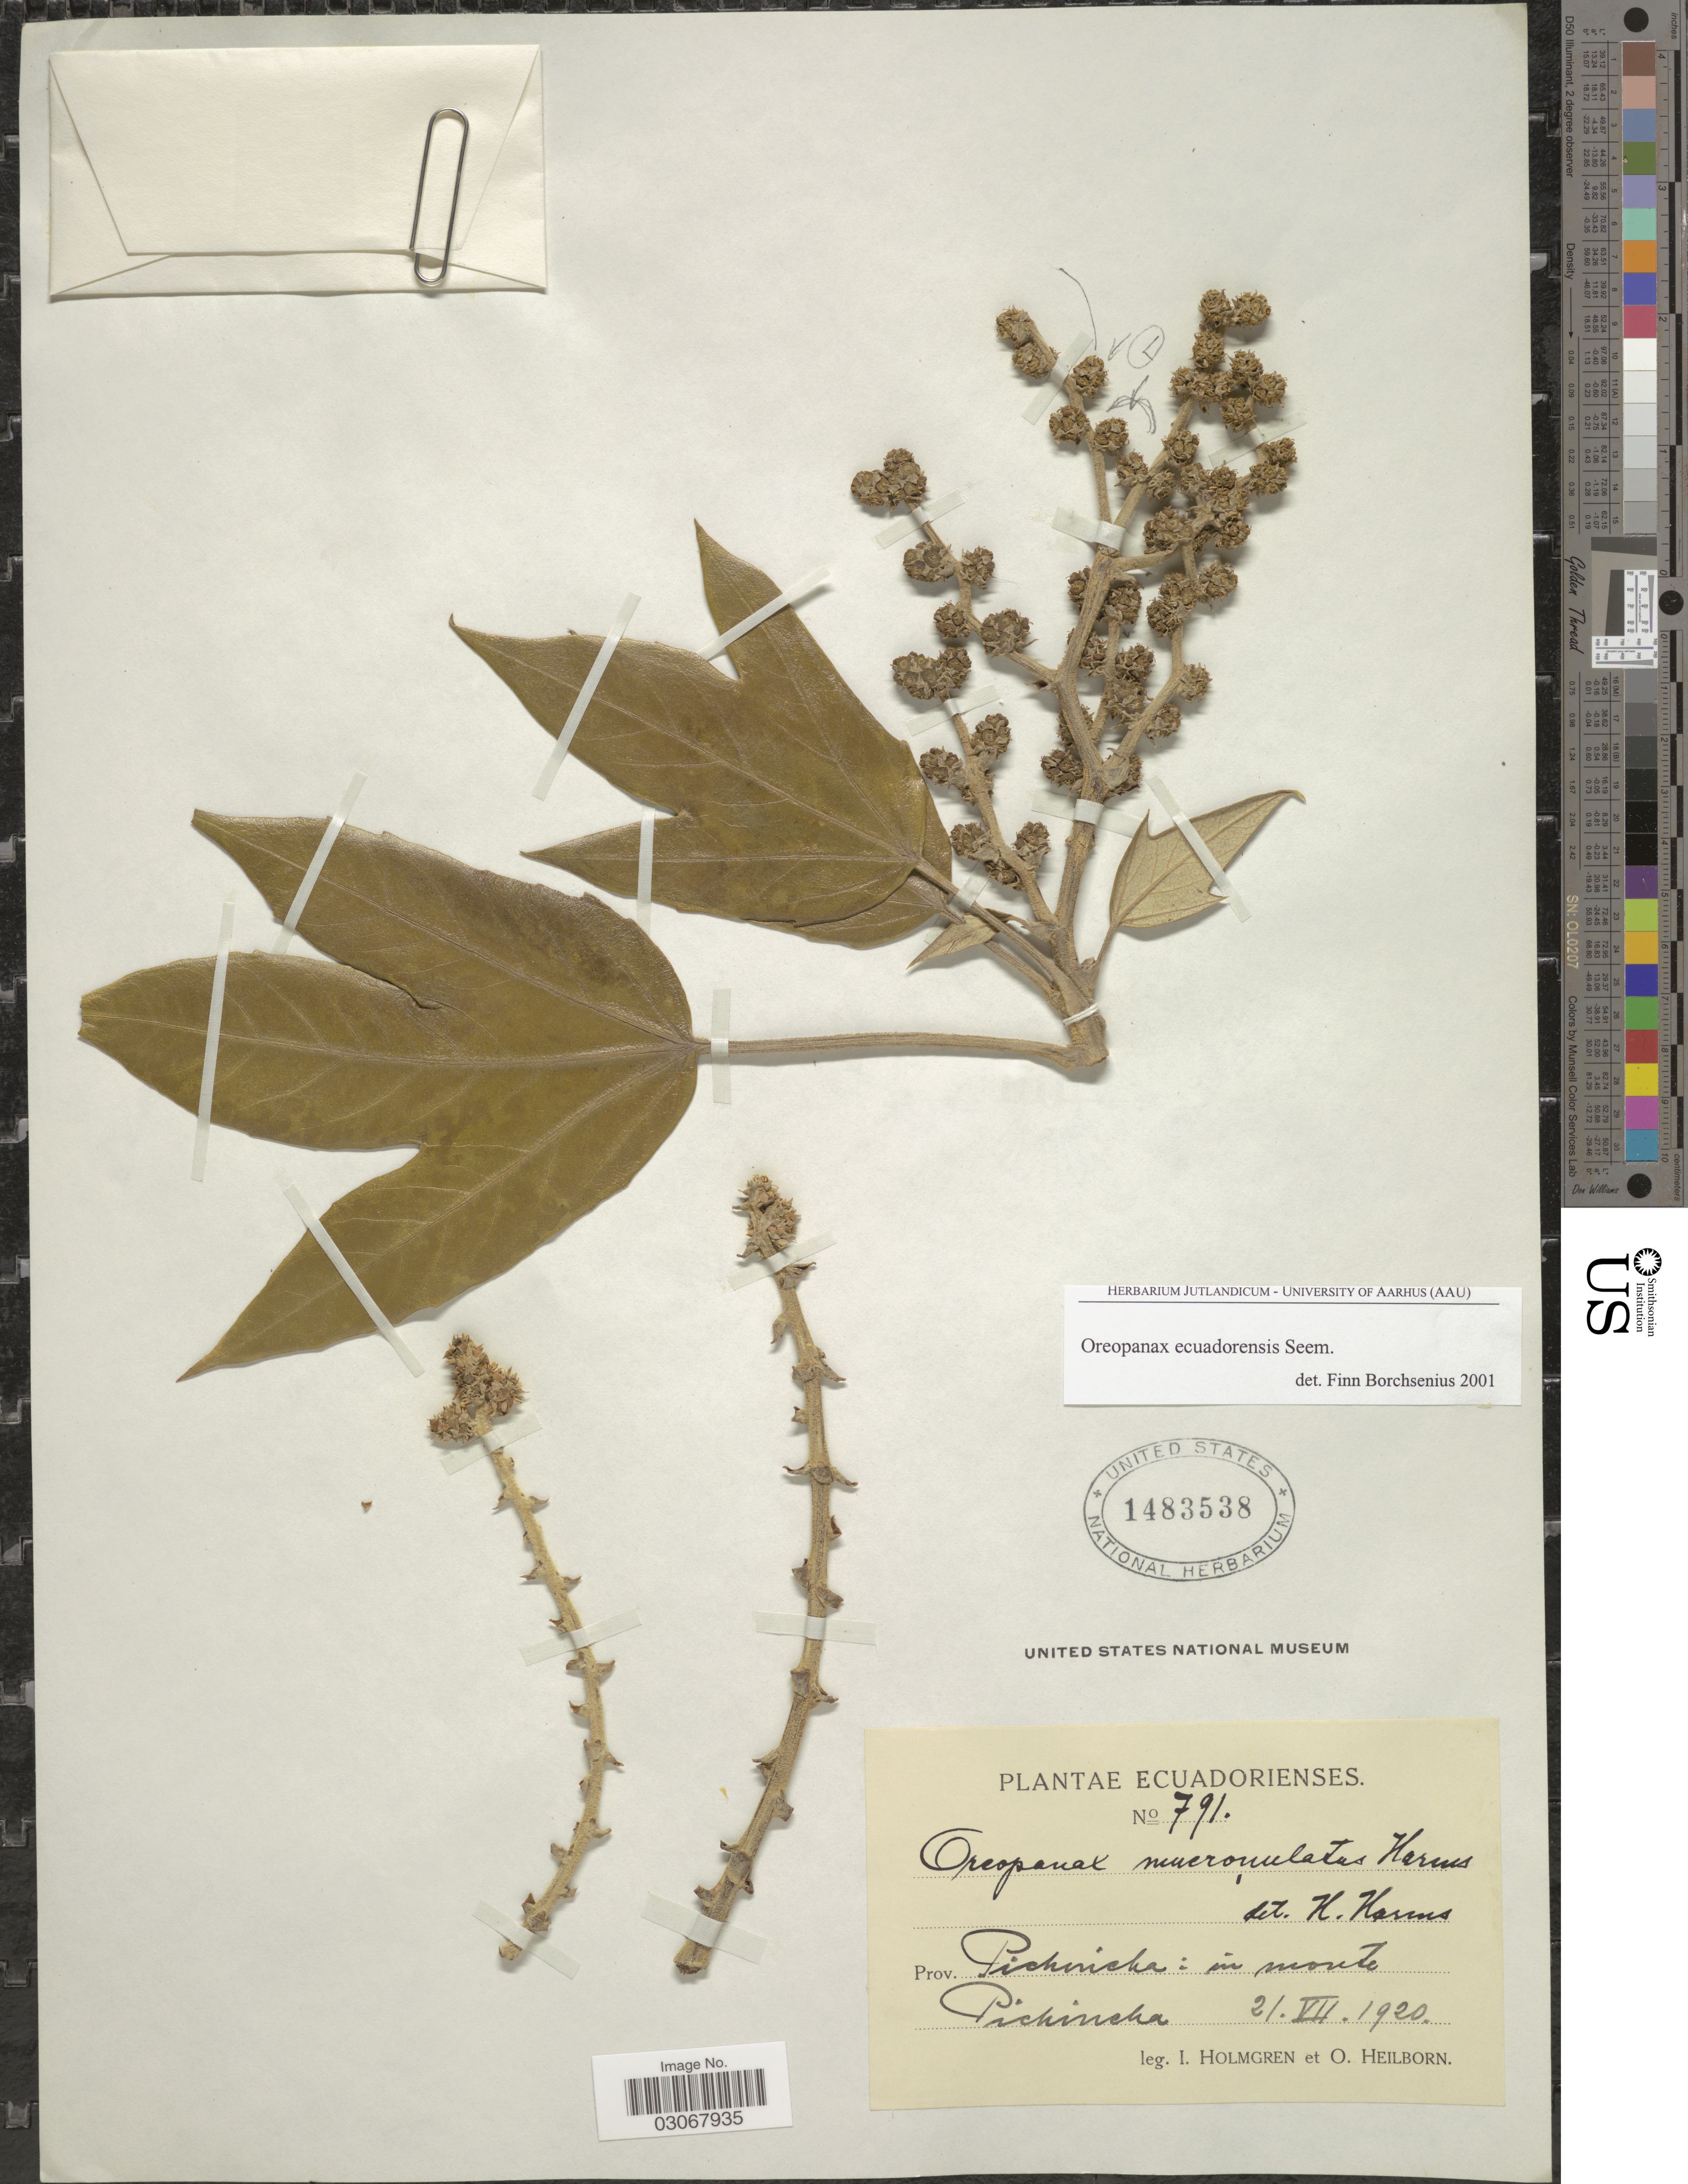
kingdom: Plantae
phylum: Tracheophyta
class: Magnoliopsida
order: Apiales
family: Araliaceae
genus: Oreopanax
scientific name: Oreopanax ecuadoriensis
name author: Seem.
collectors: I. Holmgren & O. Heilbron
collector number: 791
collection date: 1920-07-21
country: Ecuador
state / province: Pichincha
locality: In monte Pichincha.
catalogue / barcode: US 1483538